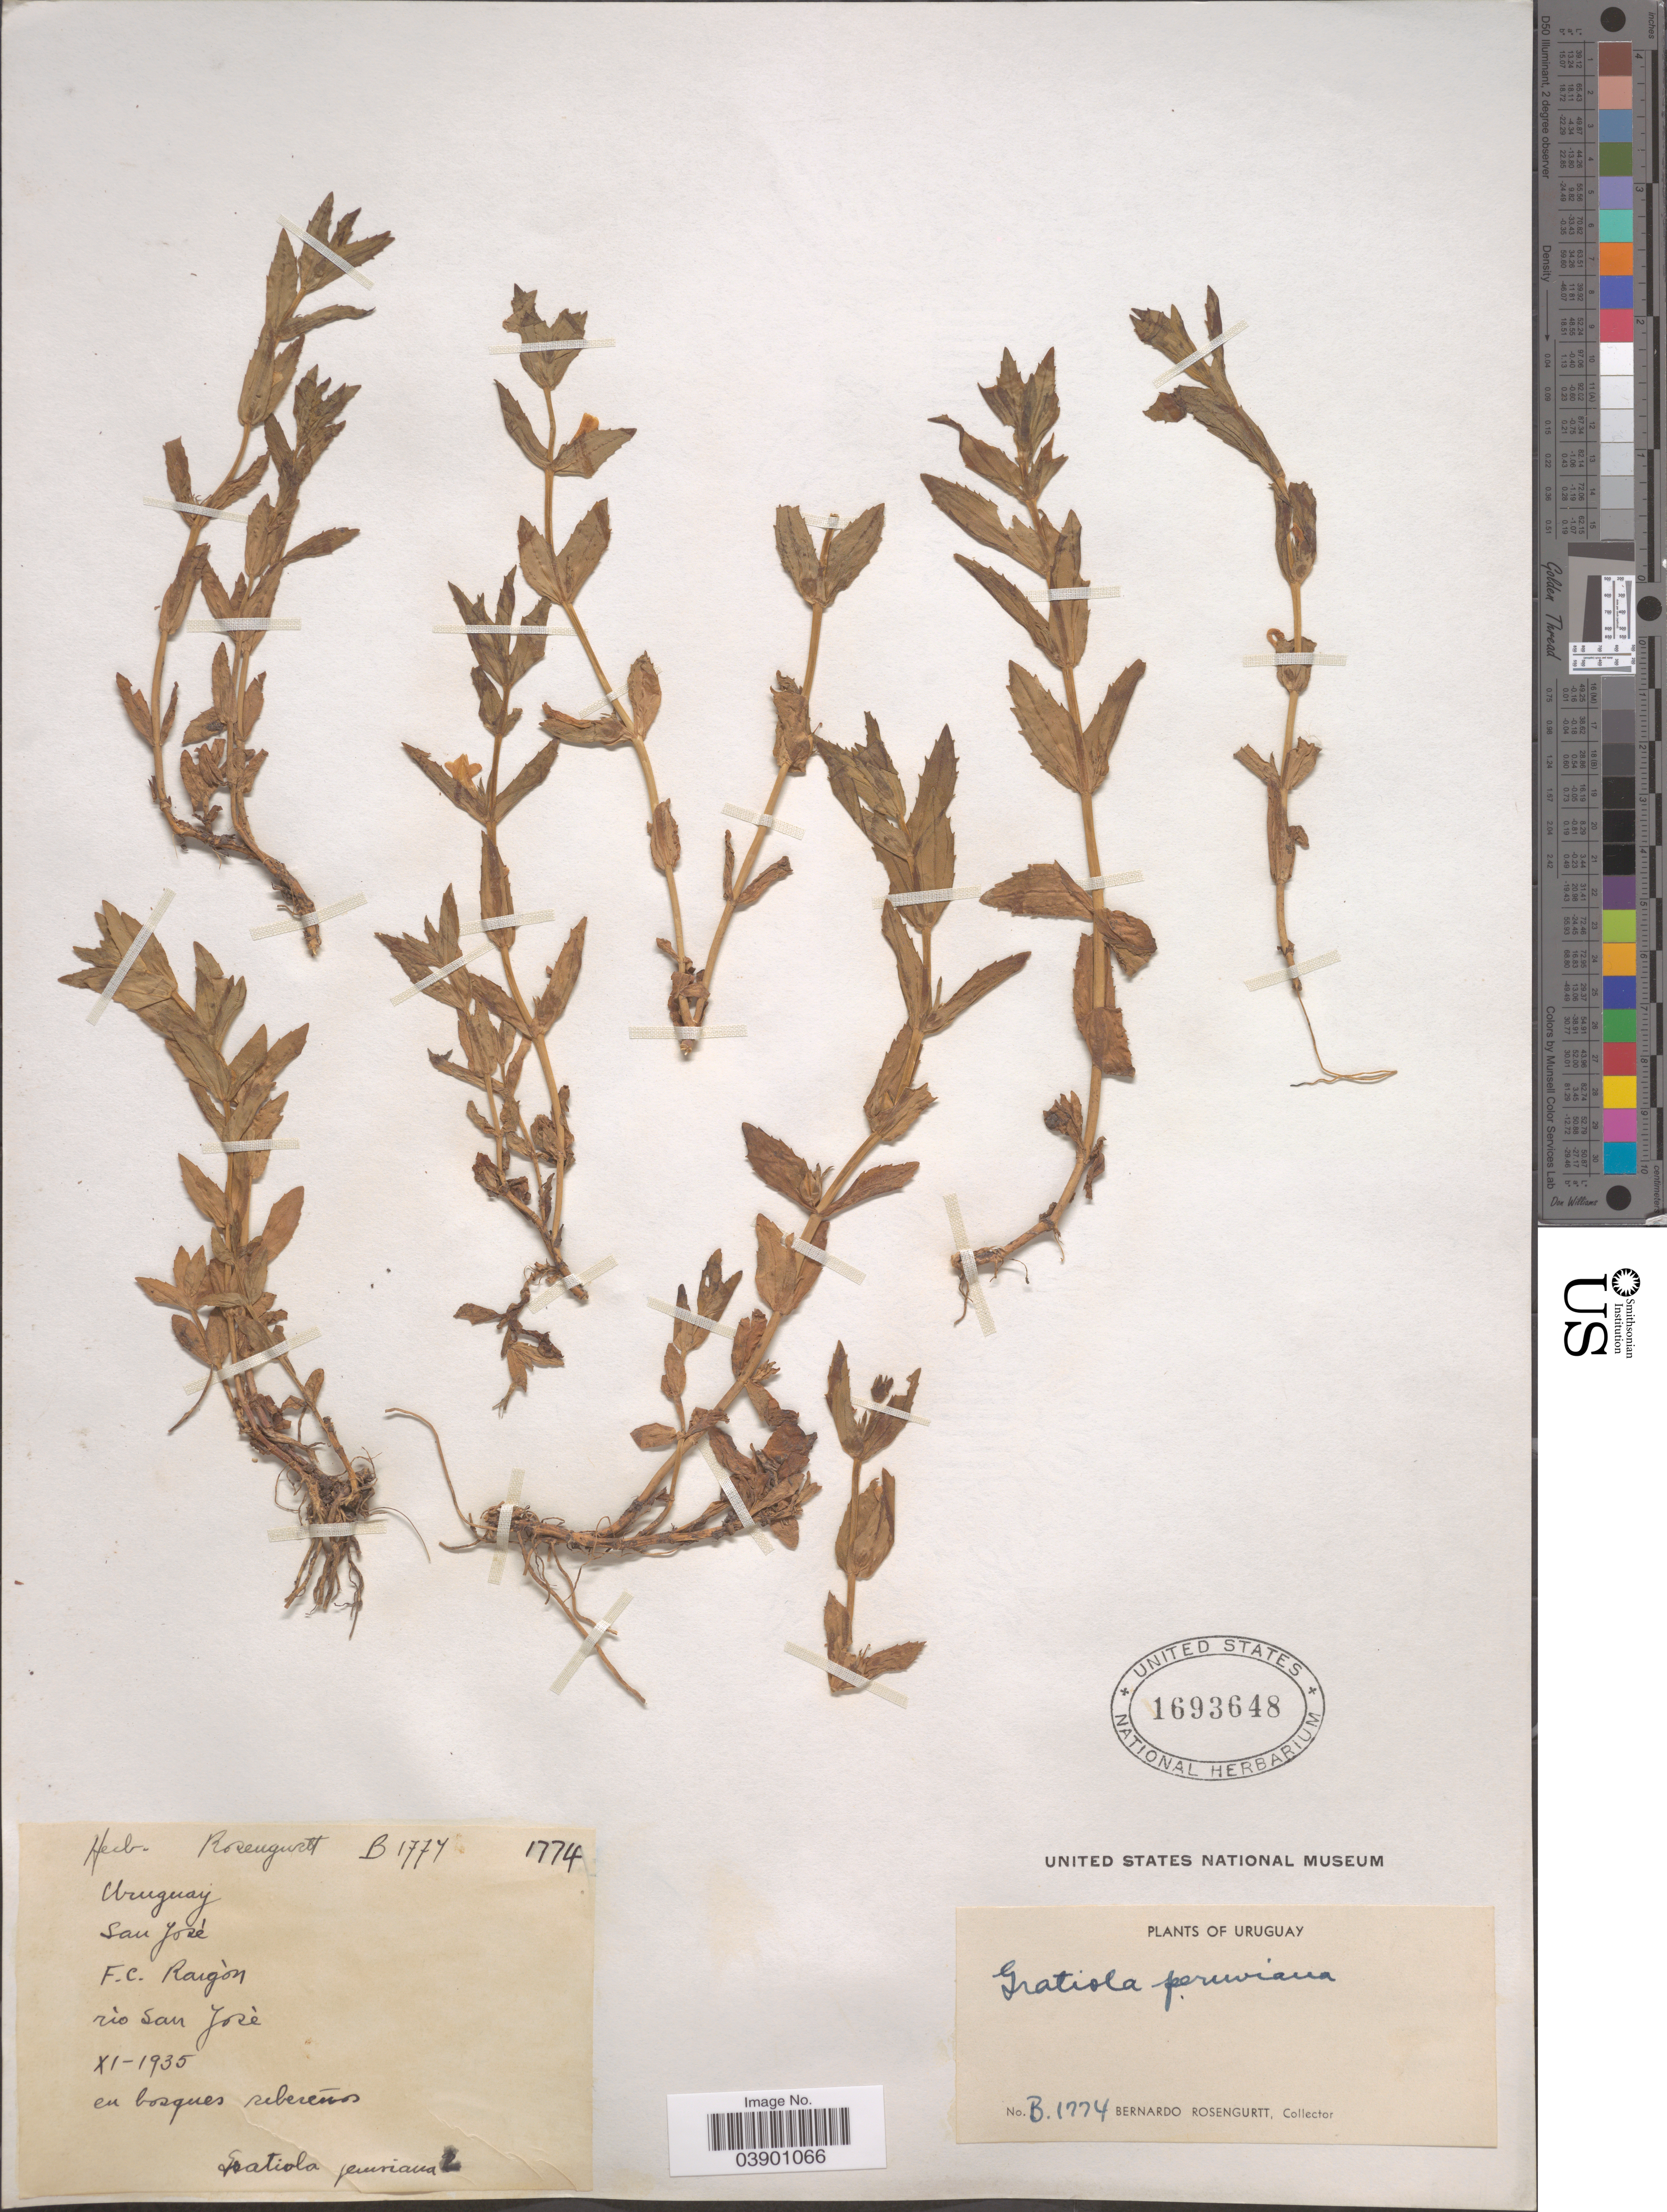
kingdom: Plantae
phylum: Tracheophyta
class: Magnoliopsida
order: Lamiales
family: Plantaginaceae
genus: Gratiola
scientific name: Gratiola peruviana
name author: L.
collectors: B. Rosengurtt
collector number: B1774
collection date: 1935-09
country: Uruguay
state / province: San Jose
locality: F. C. Raigòn. Río bosques riberenos.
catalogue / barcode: US 1693648